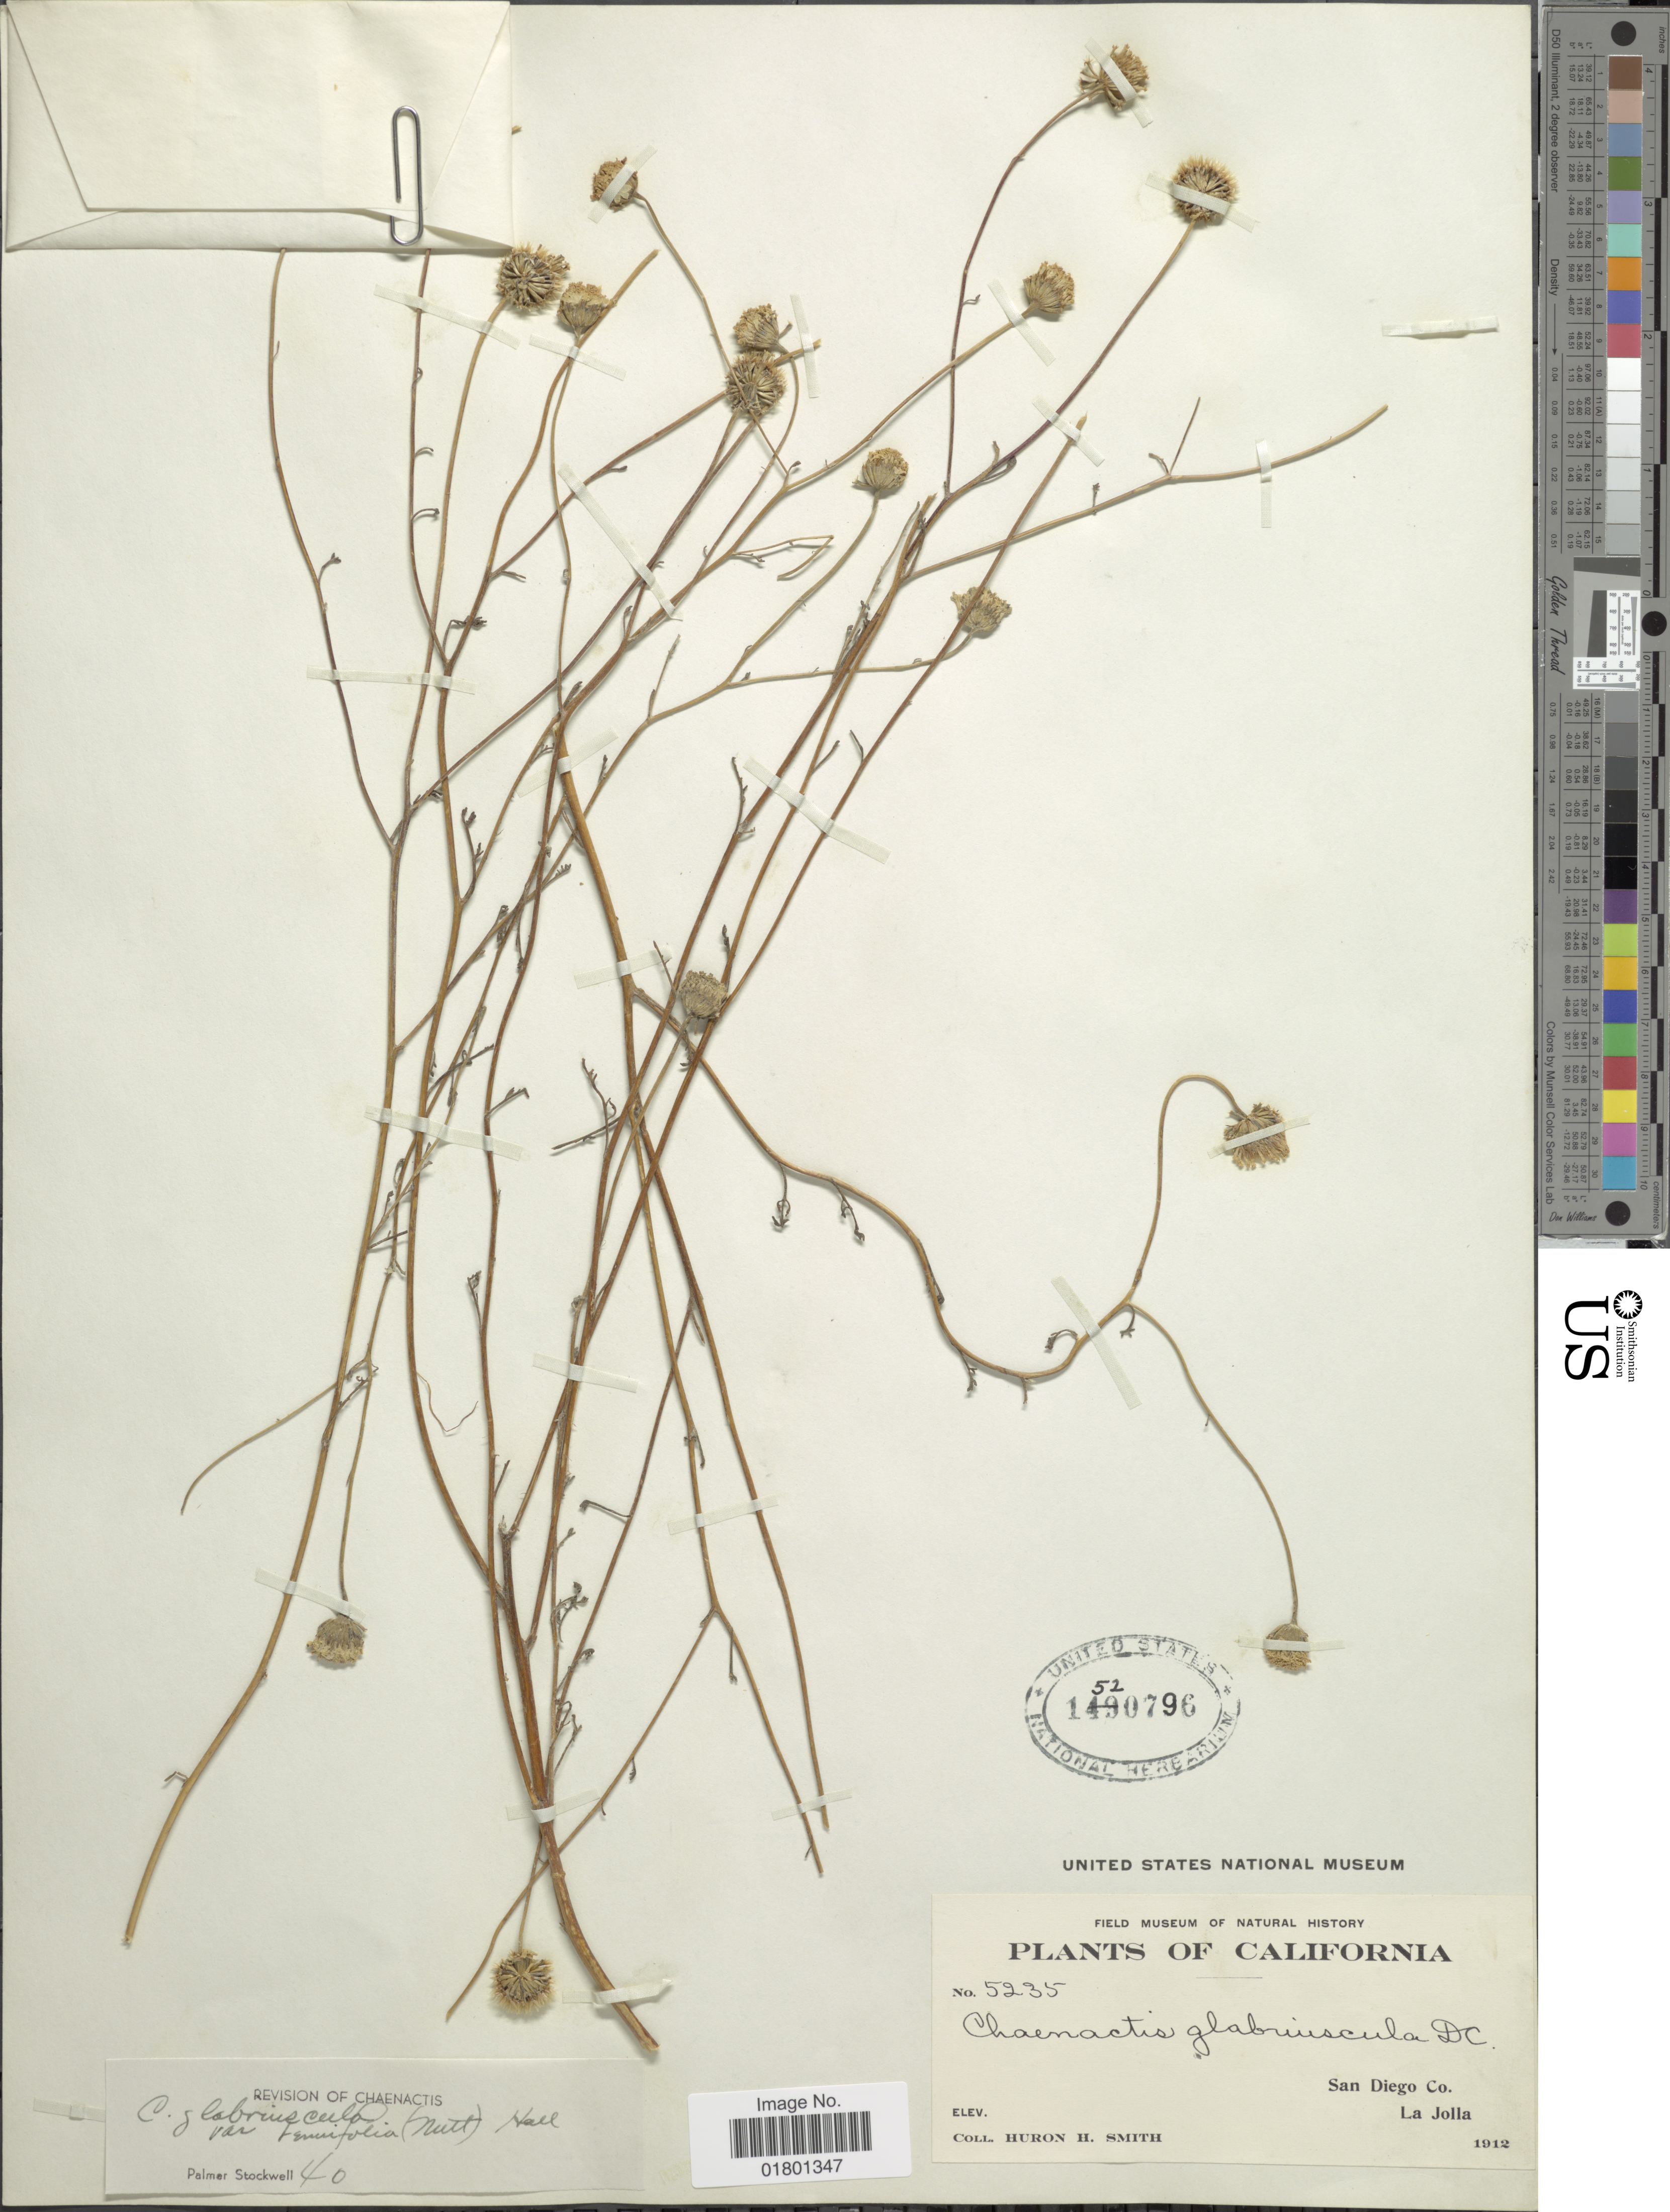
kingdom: Plantae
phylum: Tracheophyta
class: Magnoliopsida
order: Asterales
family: Asteraceae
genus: Chaenactis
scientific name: Chaenactis glabriuscula var. tenuifolia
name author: (Nutt.) Hall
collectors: Huron H. Smith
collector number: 5235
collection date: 1912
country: United States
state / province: California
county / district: San Diego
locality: San Diego Co., La Jolla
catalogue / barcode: US 1520796